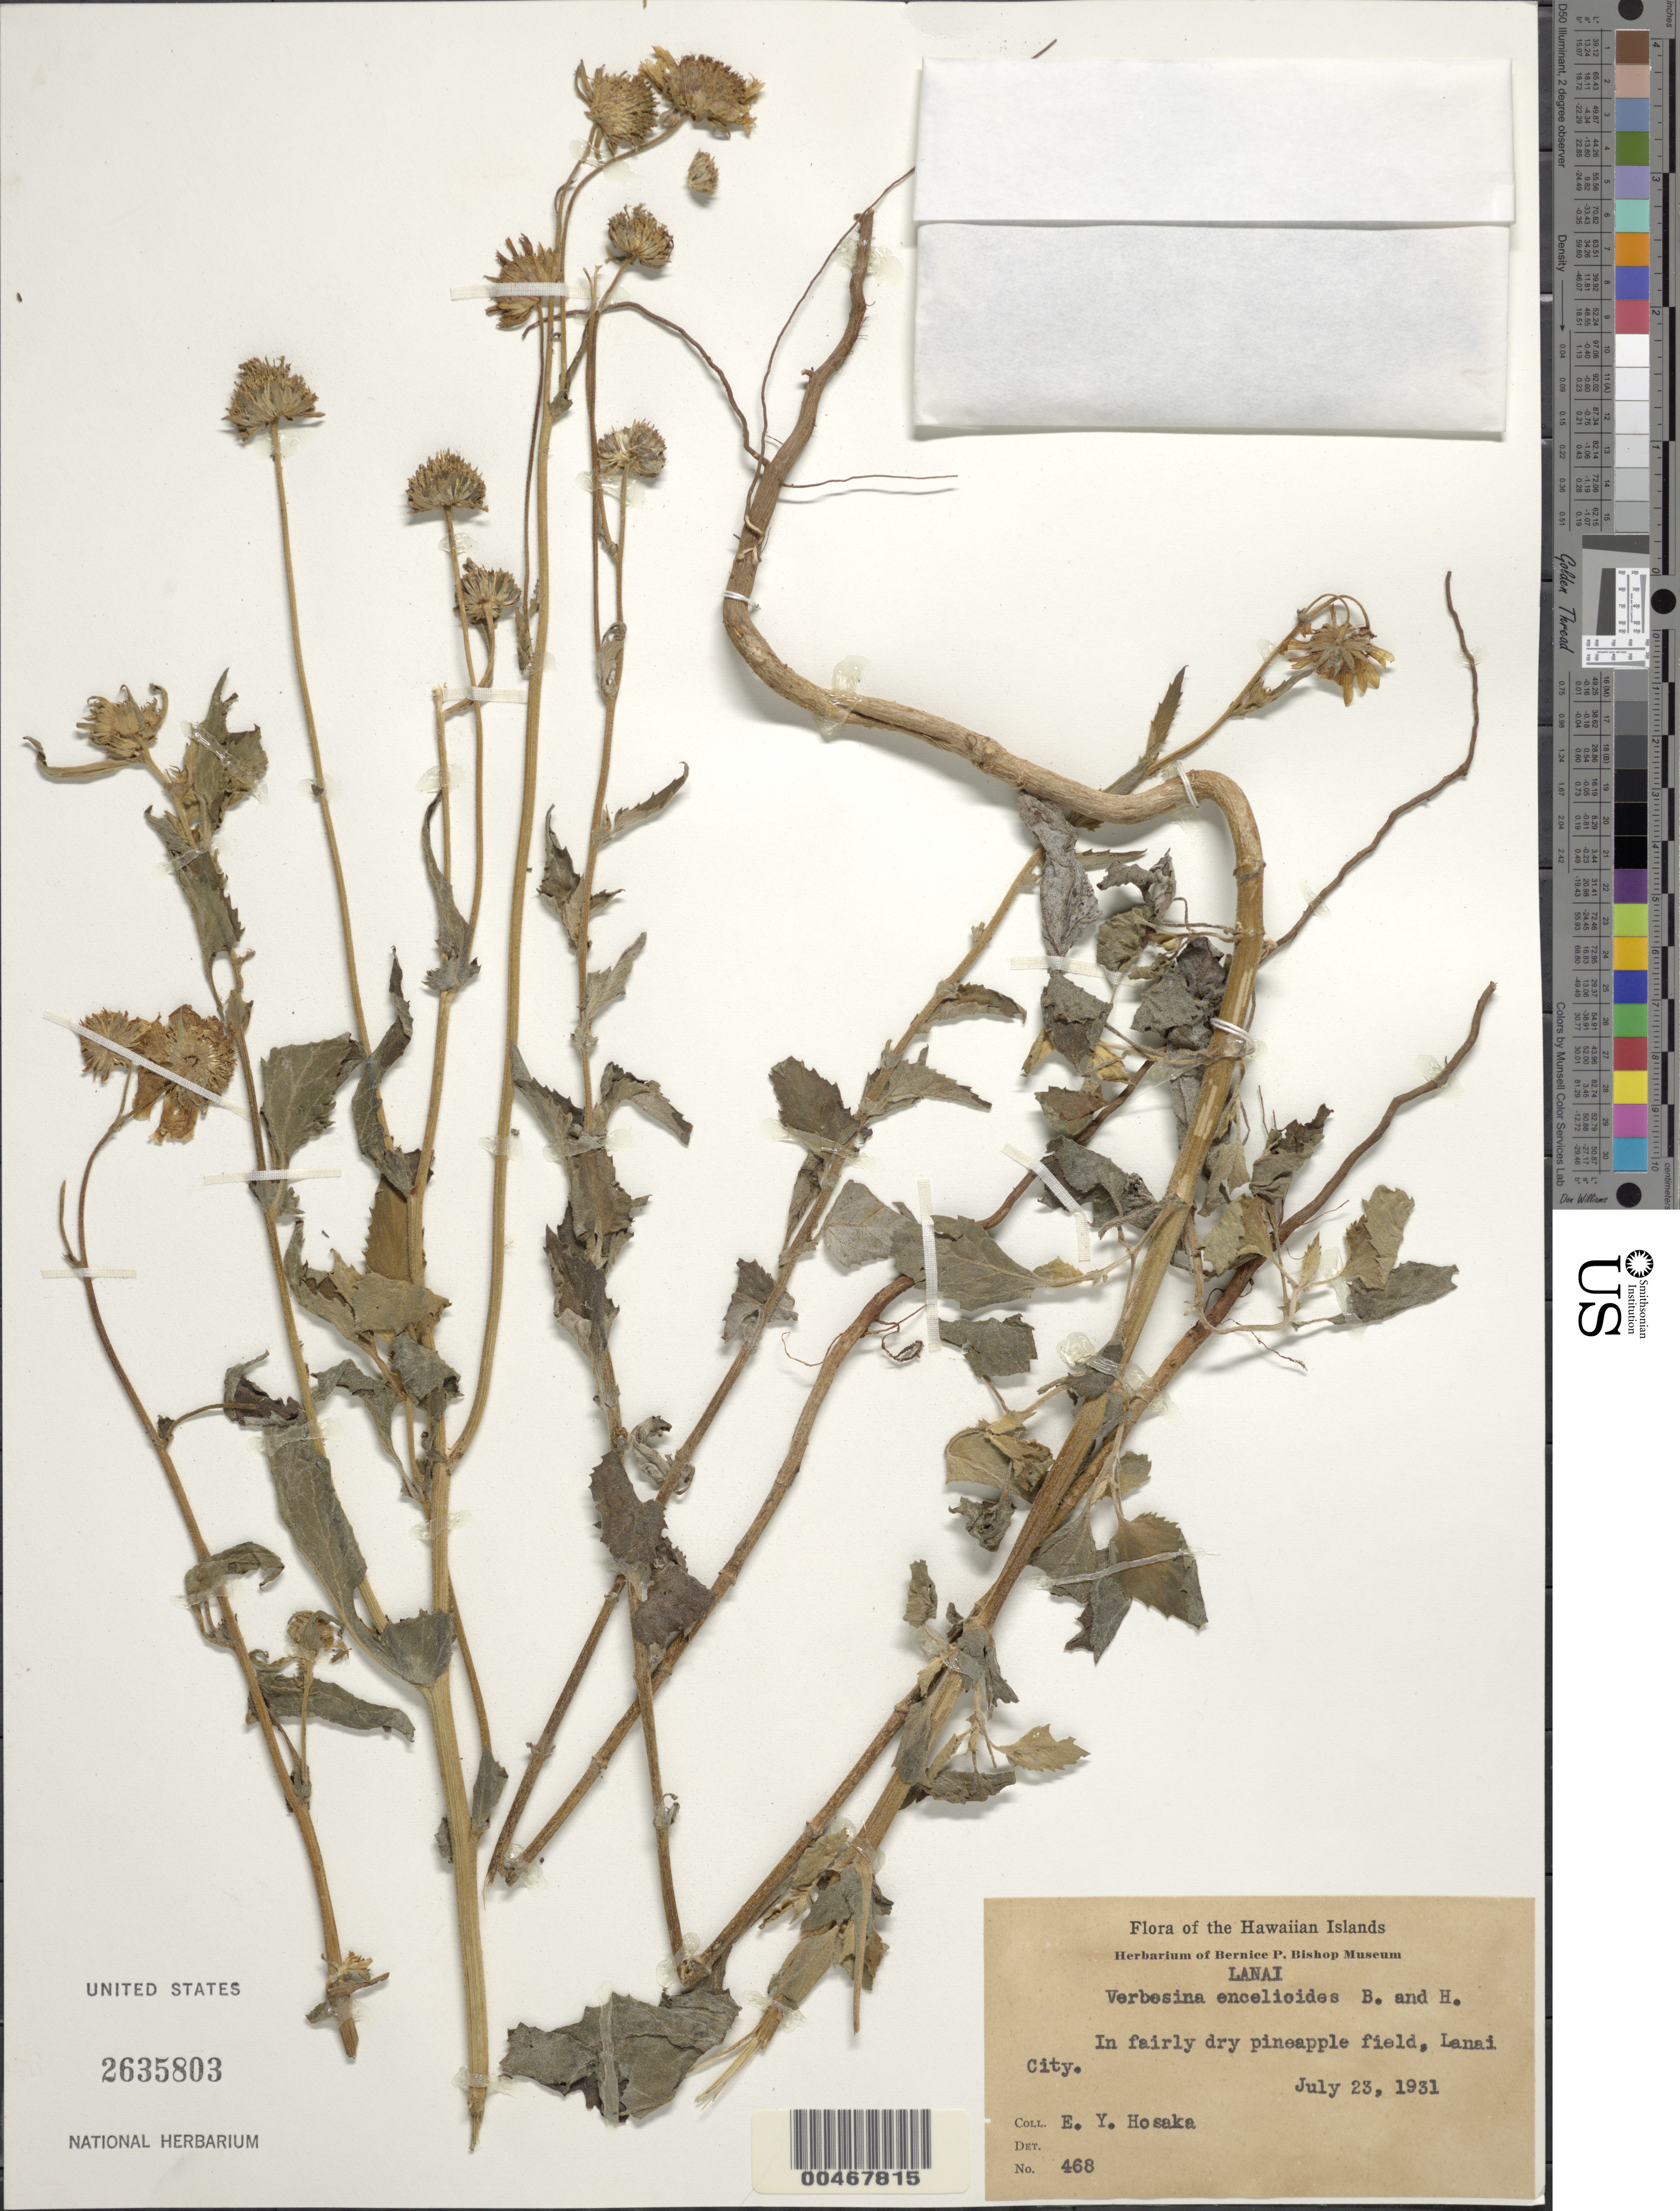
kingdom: Plantae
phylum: Tracheophyta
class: Magnoliopsida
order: Asterales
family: Asteraceae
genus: Verbesina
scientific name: Verbesina encelioides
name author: (Cav.) Benth. & Hook. ex A. Gray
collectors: E. Y. Hosaka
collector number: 468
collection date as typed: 23 Jul 1931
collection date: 1931-07-23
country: United States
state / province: Hawaii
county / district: Maui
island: Lana'i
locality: Lanai City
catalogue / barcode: US 2635803